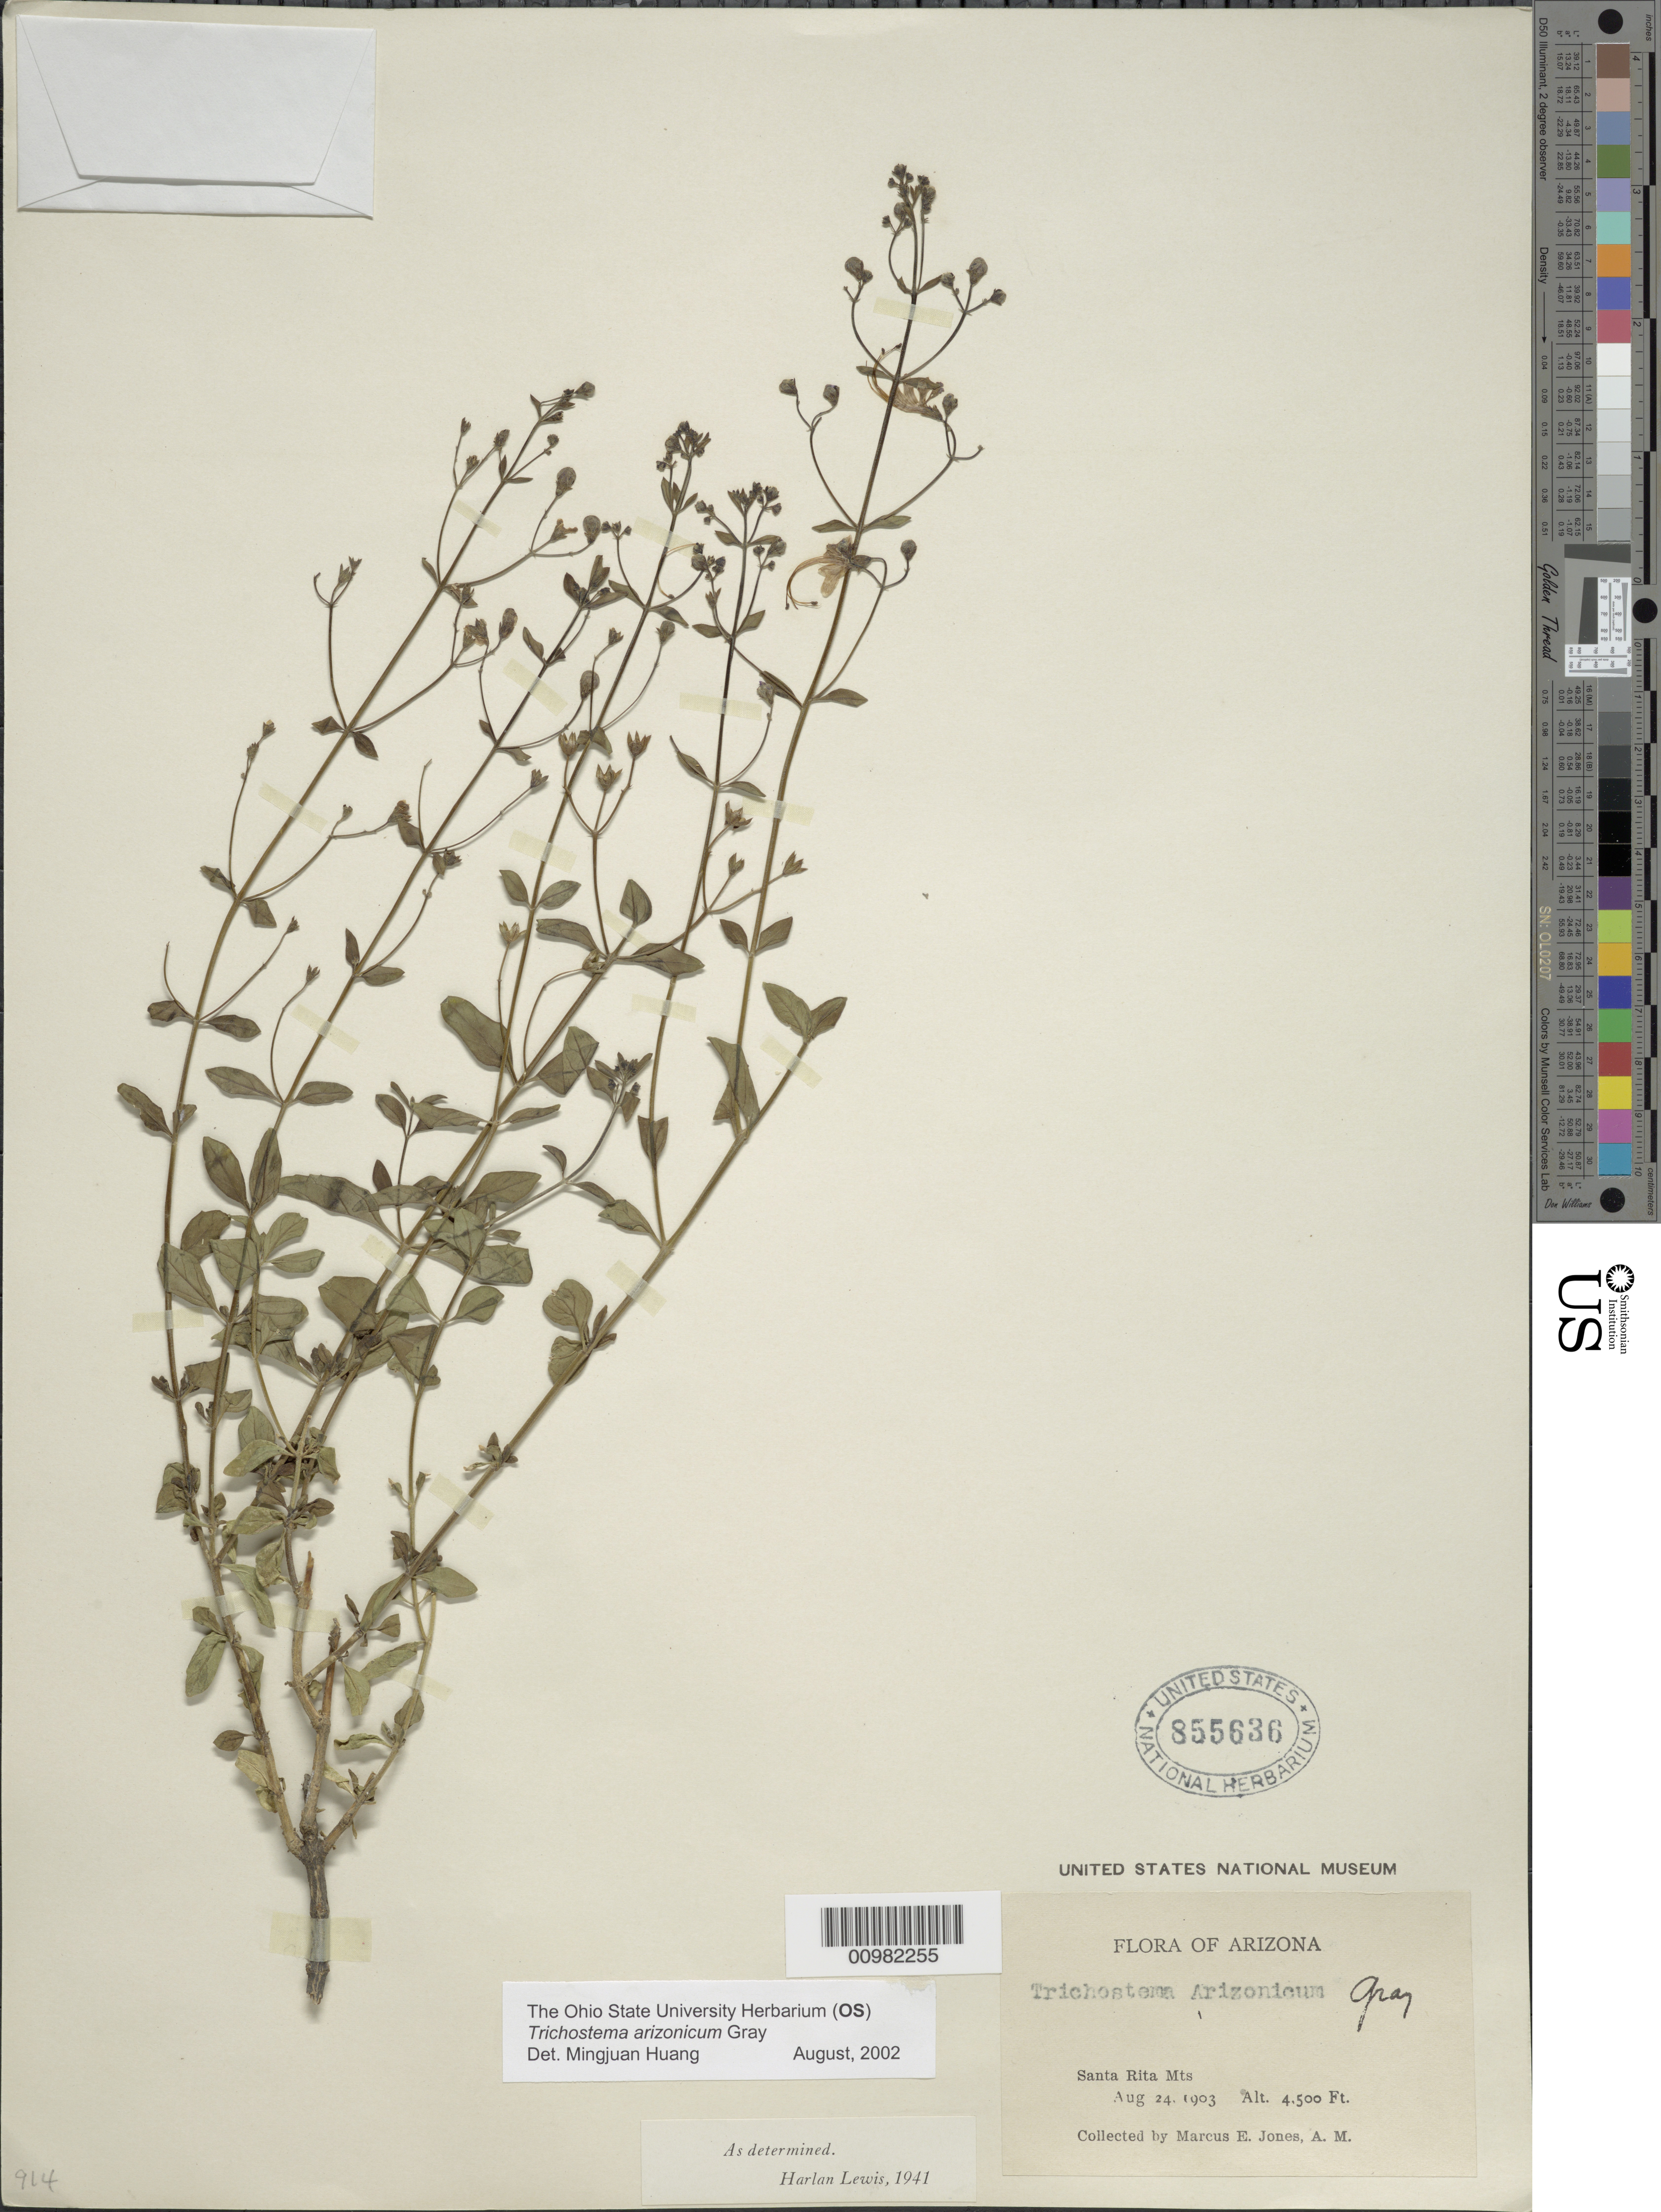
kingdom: Plantae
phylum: Tracheophyta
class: Magnoliopsida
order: Lamiales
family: Lamiaceae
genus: Trichostema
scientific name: Trichostema arizonicum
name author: A. Gray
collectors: M. E. Jones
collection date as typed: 24 Aug 1903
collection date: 1903-08-24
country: United States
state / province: Arizona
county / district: Santa Cruz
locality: Santa Rita Mts.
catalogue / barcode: US 855636